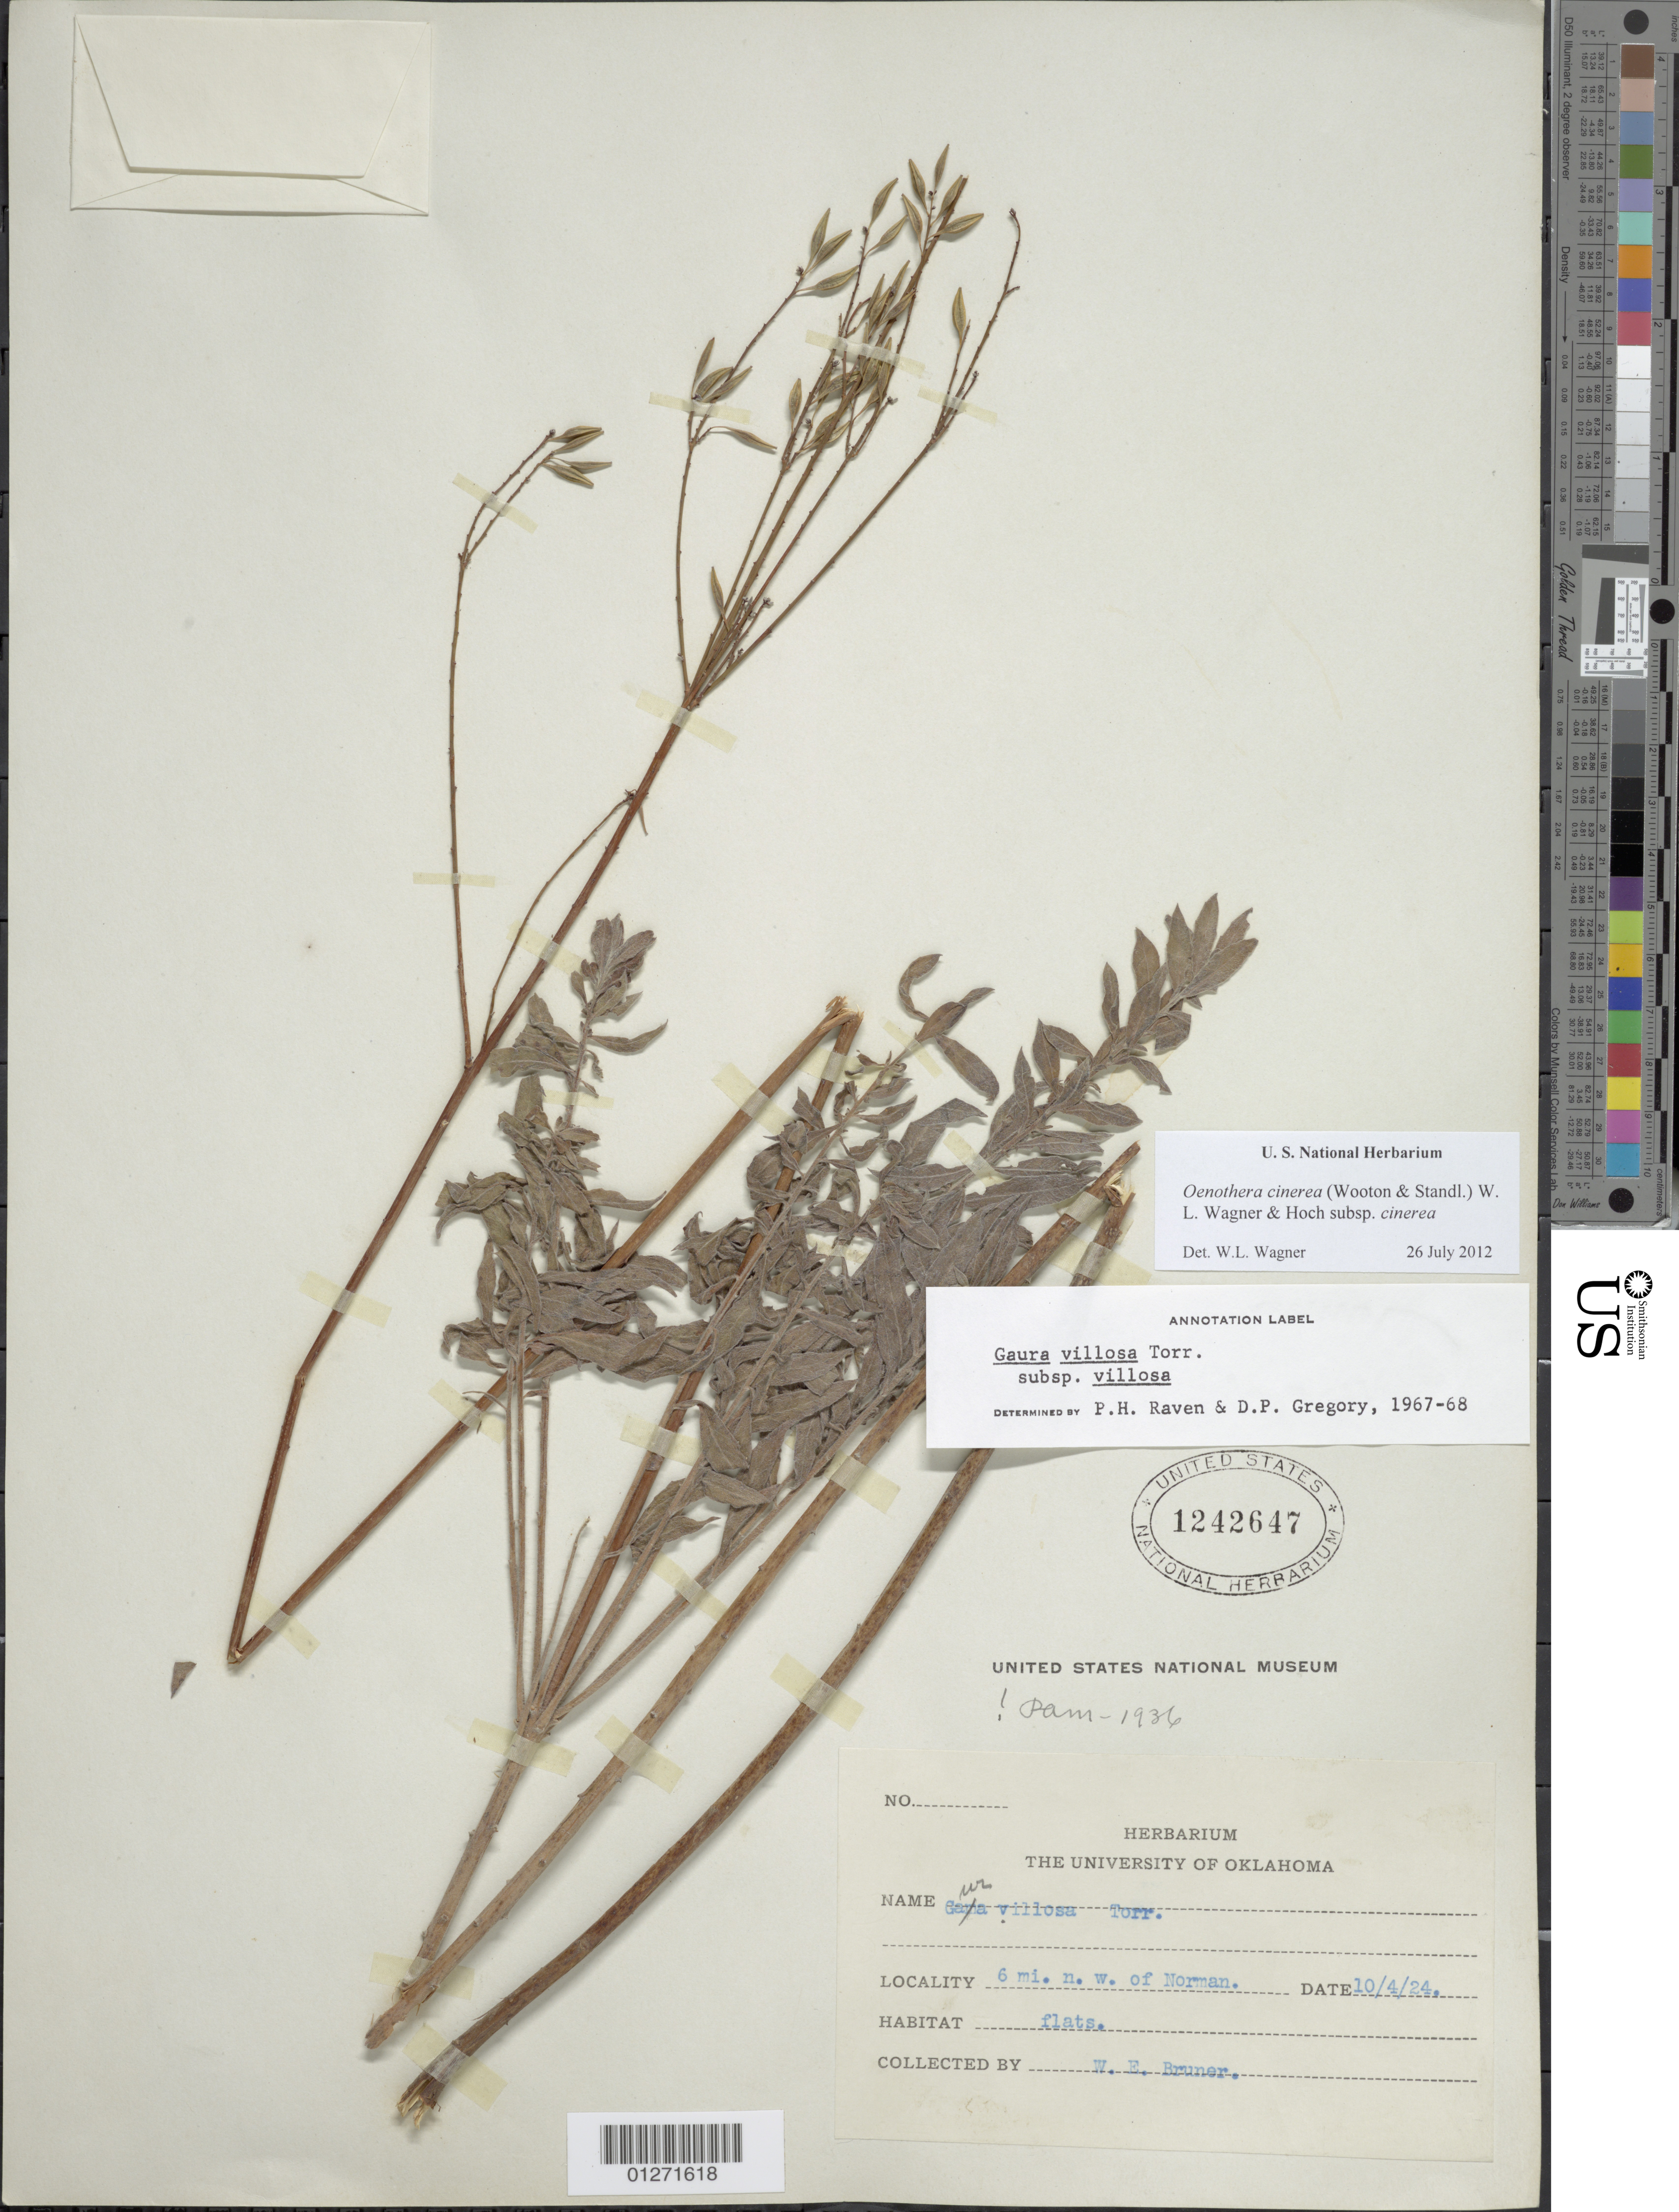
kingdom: Plantae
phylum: Tracheophyta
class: Magnoliopsida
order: Myrtales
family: Onagraceae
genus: Oenothera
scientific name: Oenothera cinerea subsp. cinerea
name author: (Wooton & Standl.) W.L. Wagner & Hoch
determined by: Wagner, W. L., (BOT), Smithsonian Institution - National Museum of Natural History (UNITED STATES)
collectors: W. Bruner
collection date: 1924-10-04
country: United States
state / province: Oklahoma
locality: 6 mi NW of Norman.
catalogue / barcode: US 1242647